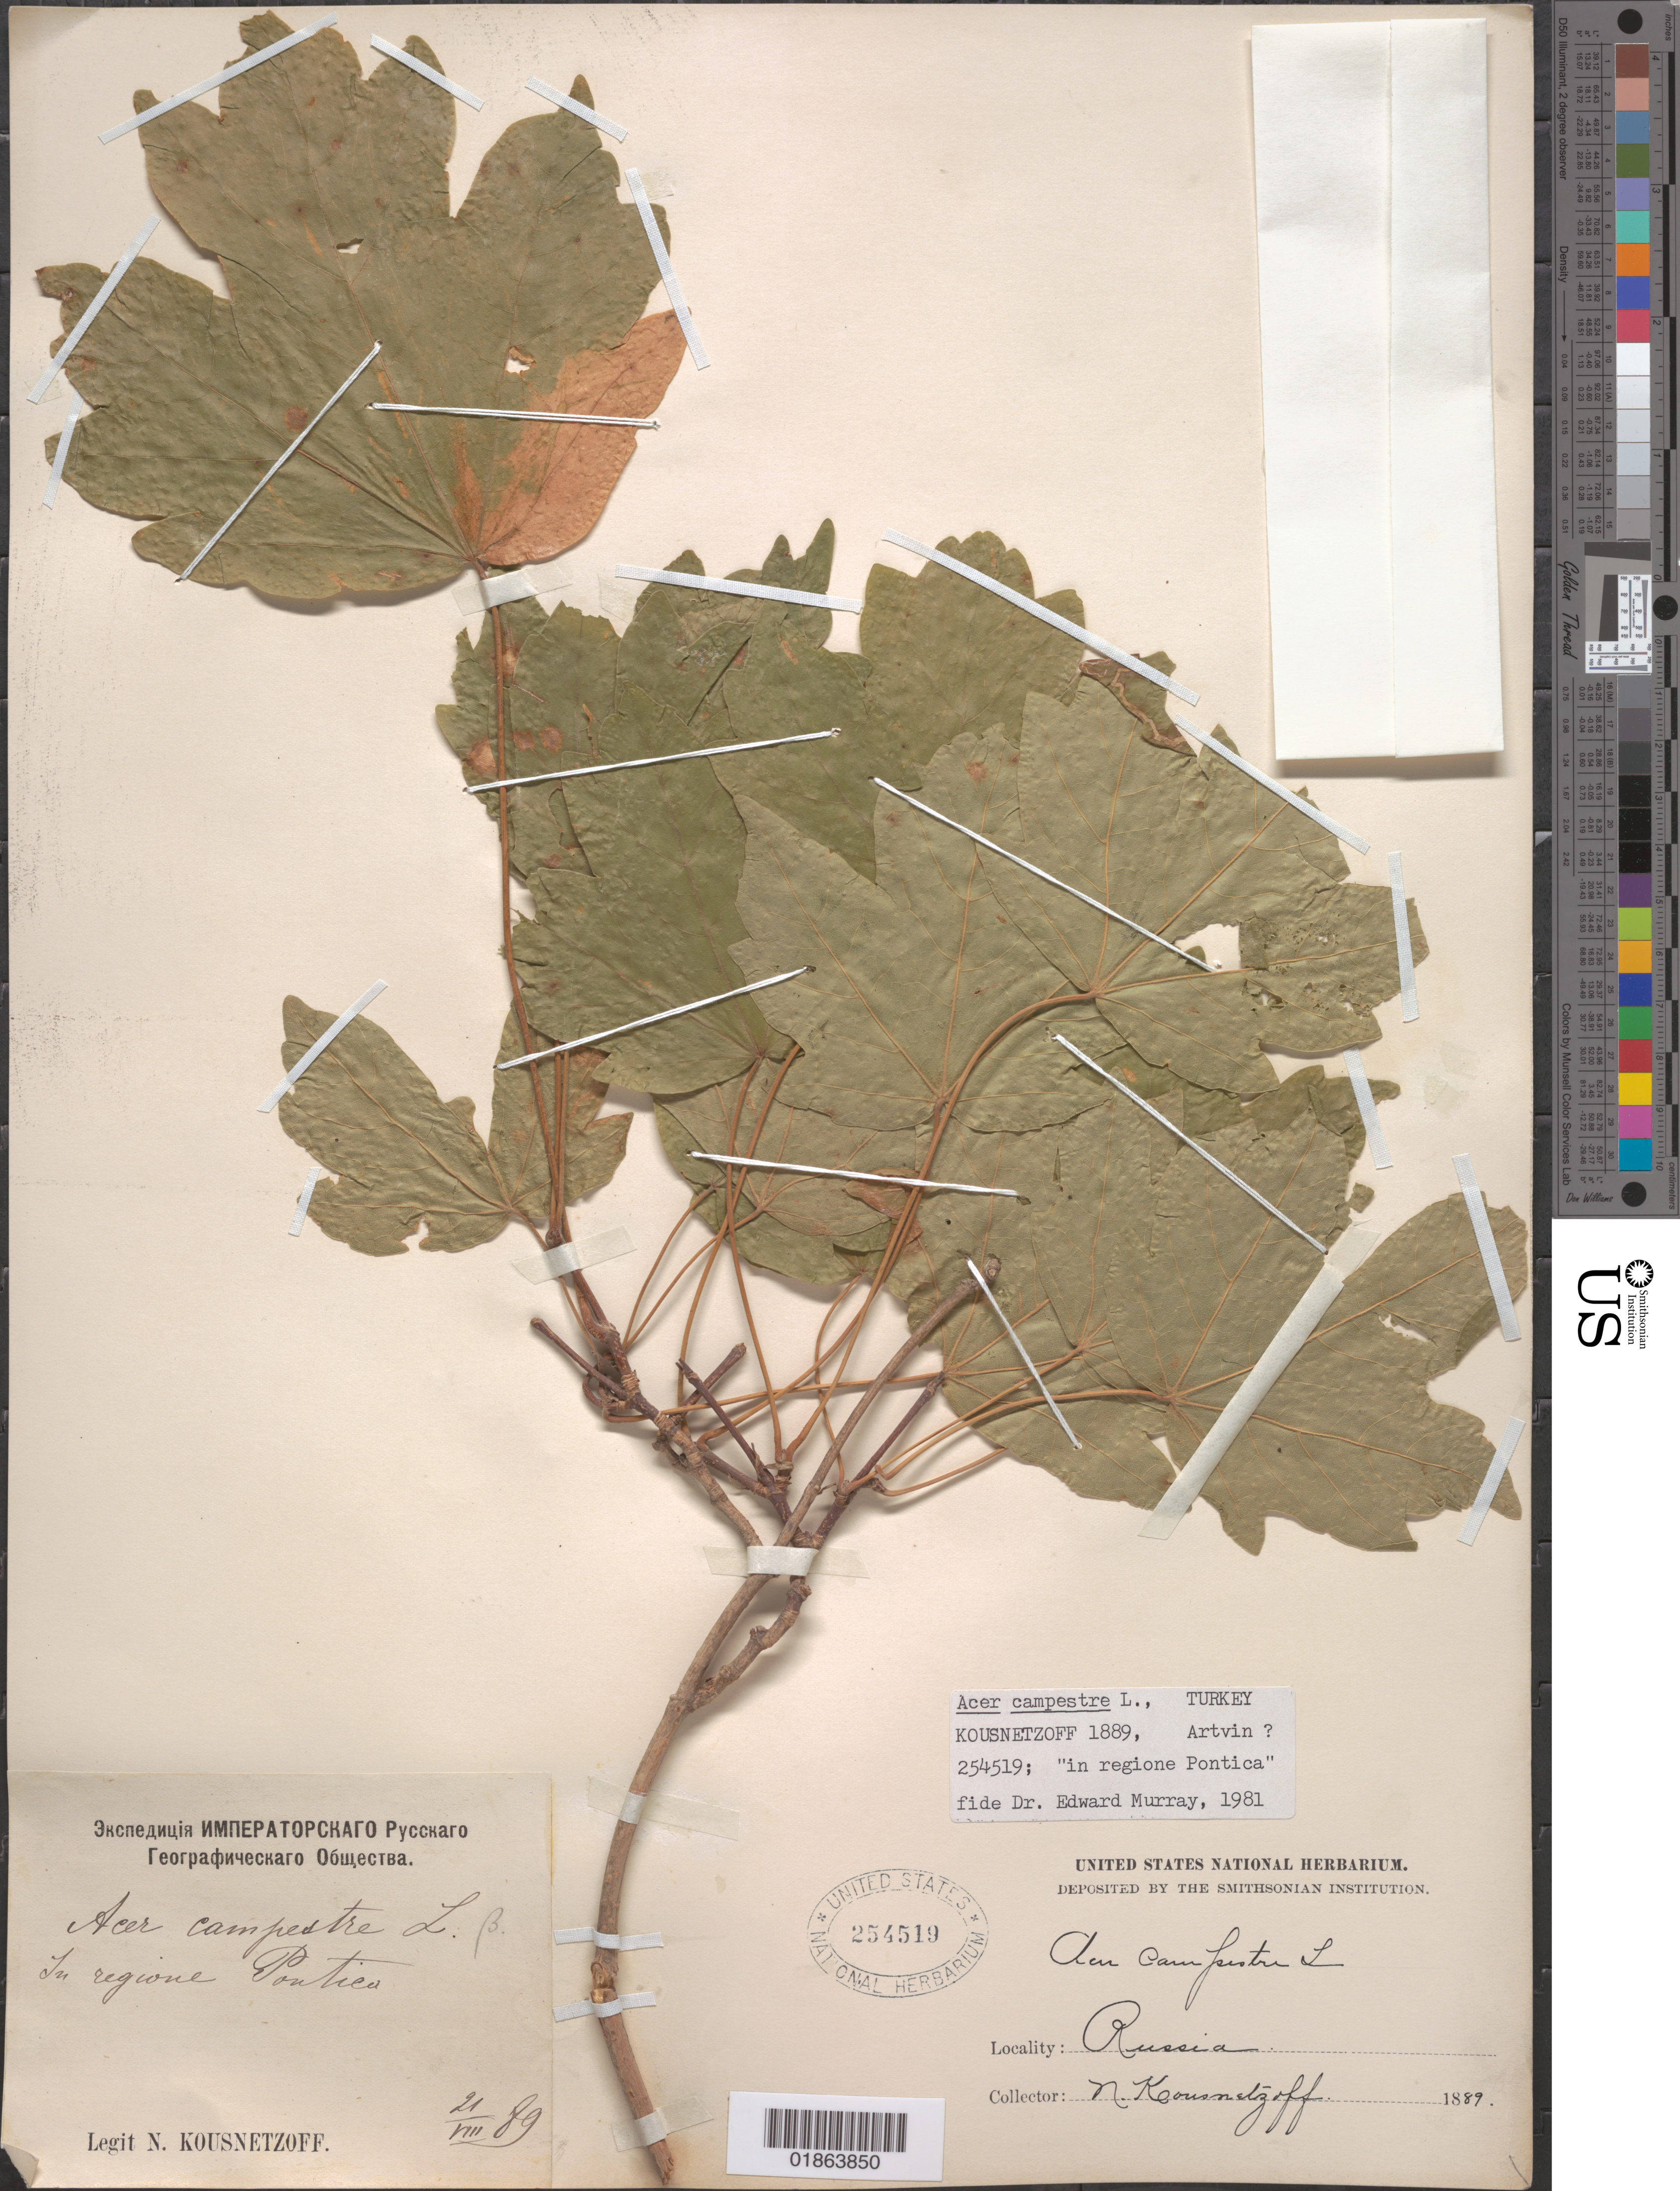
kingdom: Plantae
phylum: Tracheophyta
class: Magnoliopsida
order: Sapindales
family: Sapindaceae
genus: Acer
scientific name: Acer campestre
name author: L.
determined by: Murray, Edward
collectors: N. Kousnetzoff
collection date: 1889-08-21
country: Turkey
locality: In regione Pontica [Pontus]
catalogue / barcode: US 254519